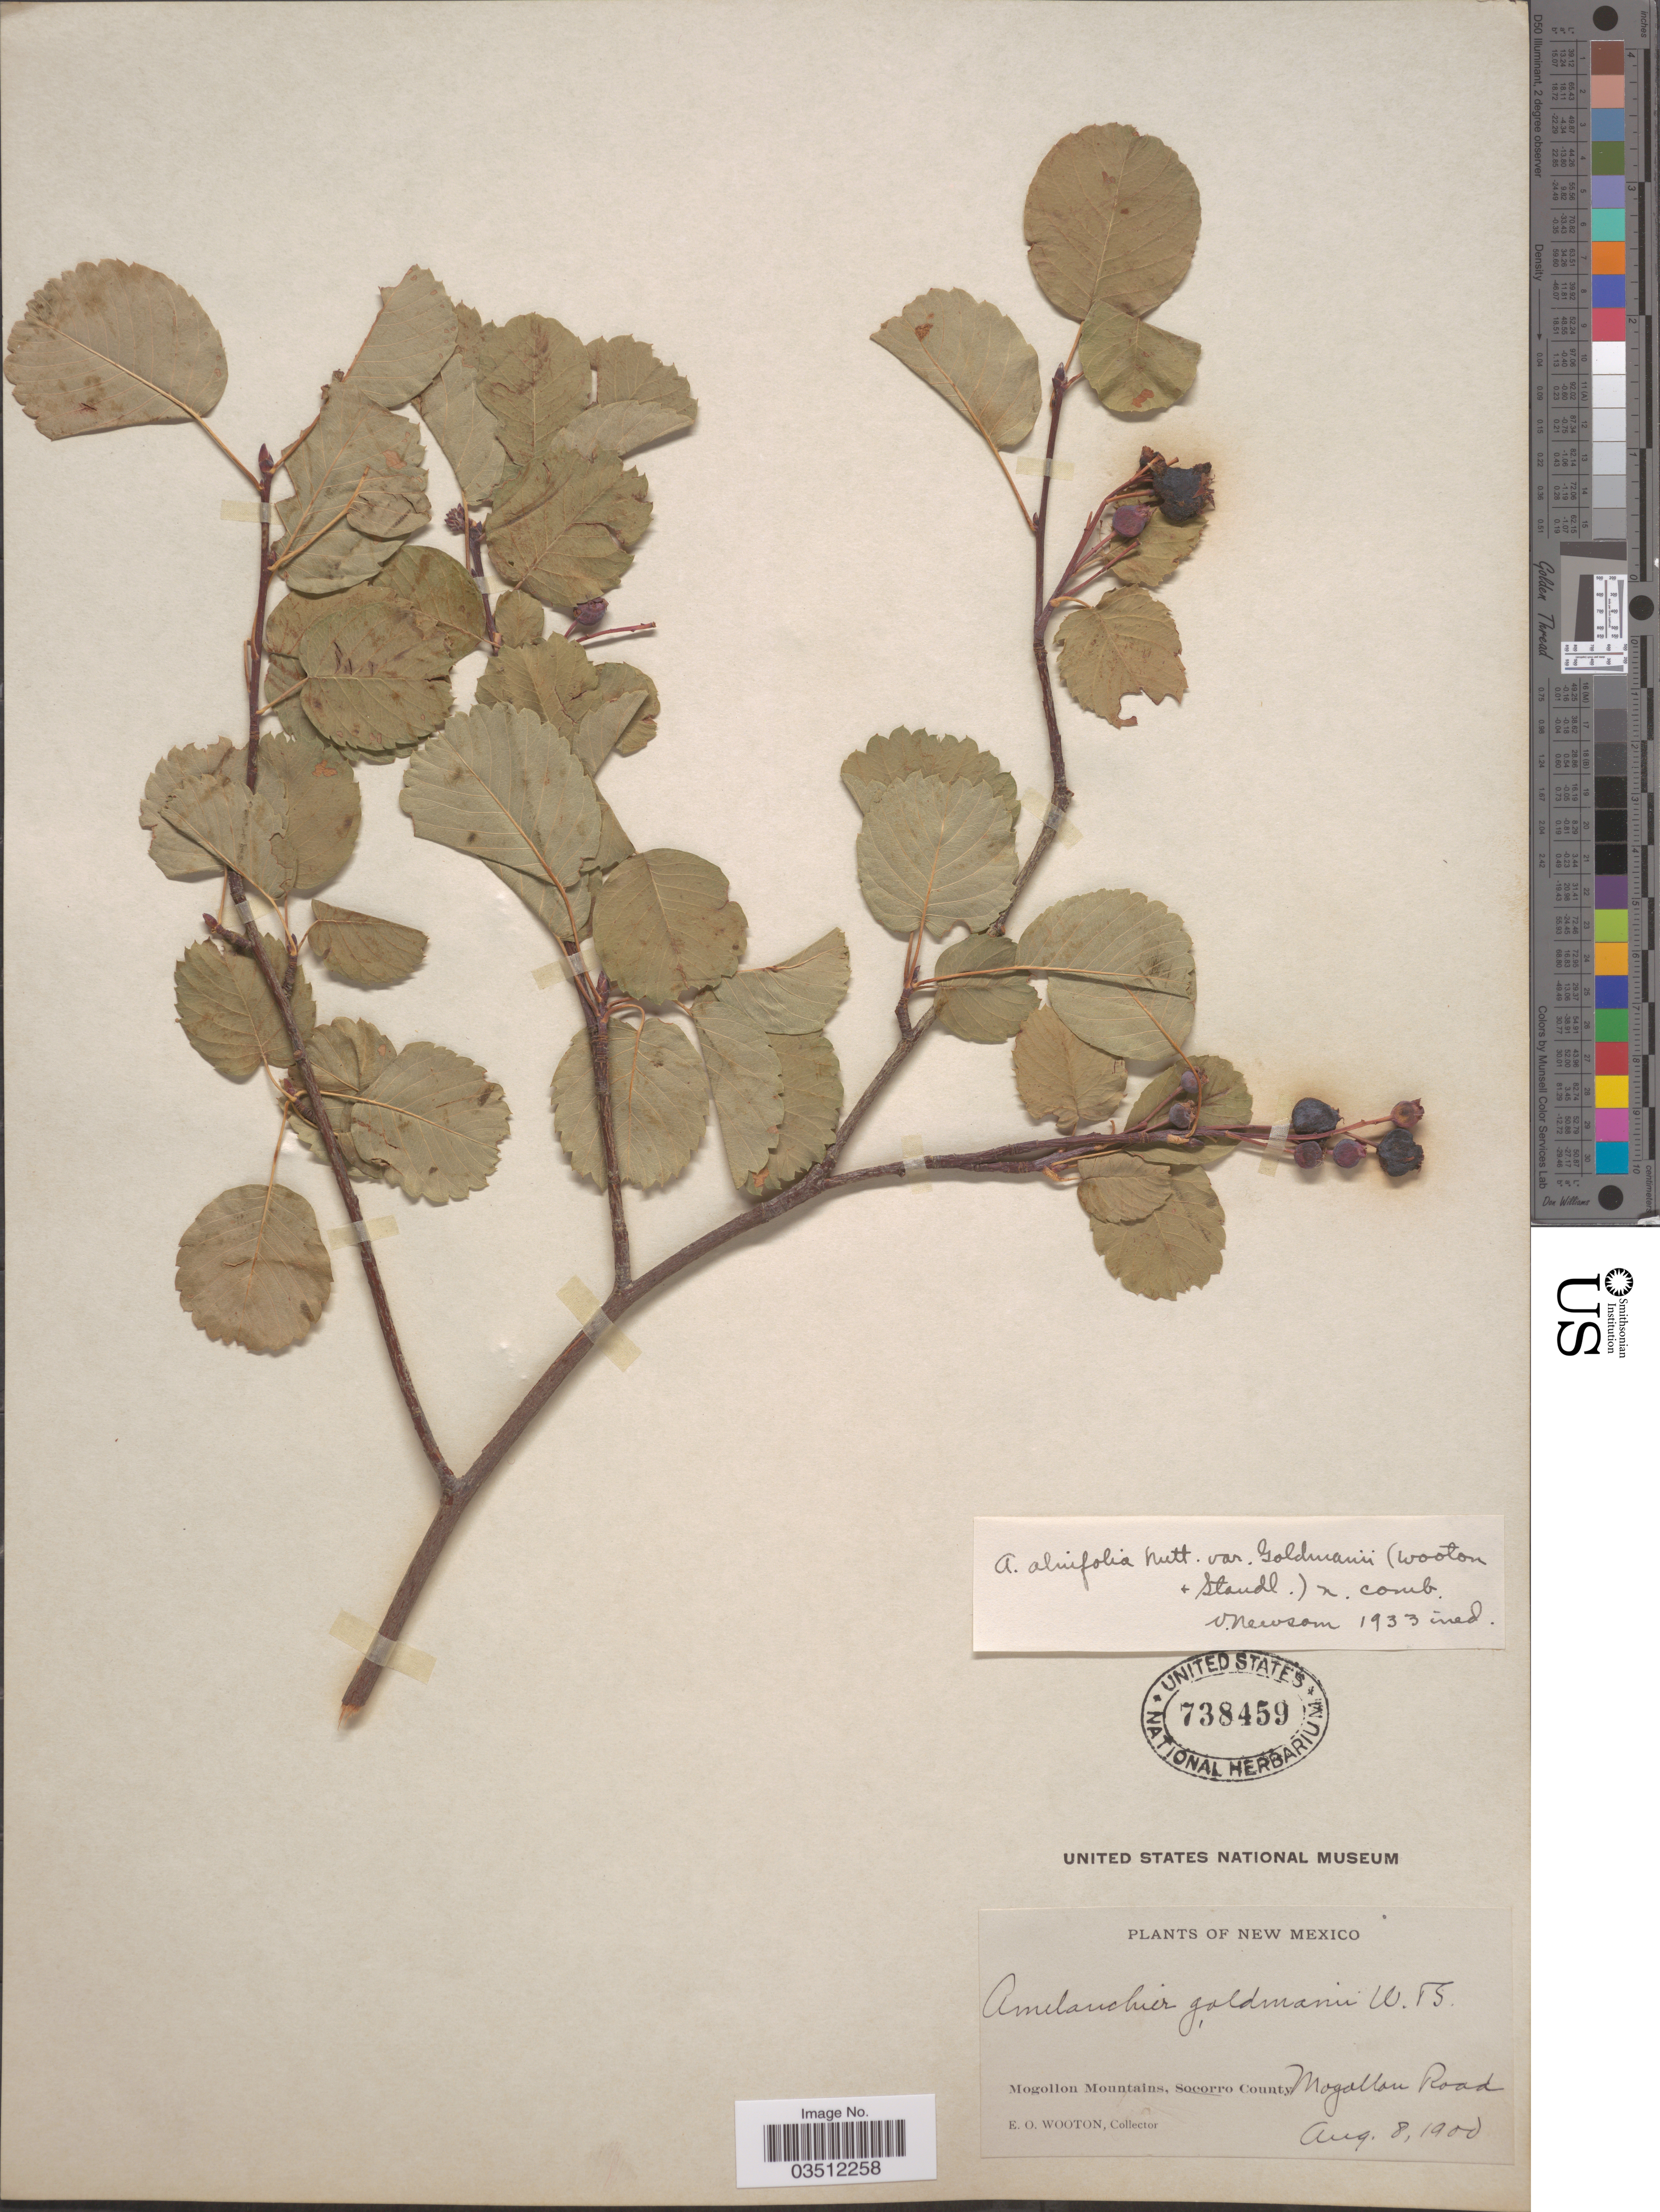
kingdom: Plantae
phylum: Tracheophyta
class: Magnoliopsida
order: Rosales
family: Rosaceae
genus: Amelanchier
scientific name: Amelanchier goldmanii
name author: Wooton & Standl.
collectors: E. O. Wooton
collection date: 1900-08-08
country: United States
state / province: New Mexico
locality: Mogollon Mountains, Socorro County, Mogollon Road.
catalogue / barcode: US 738459